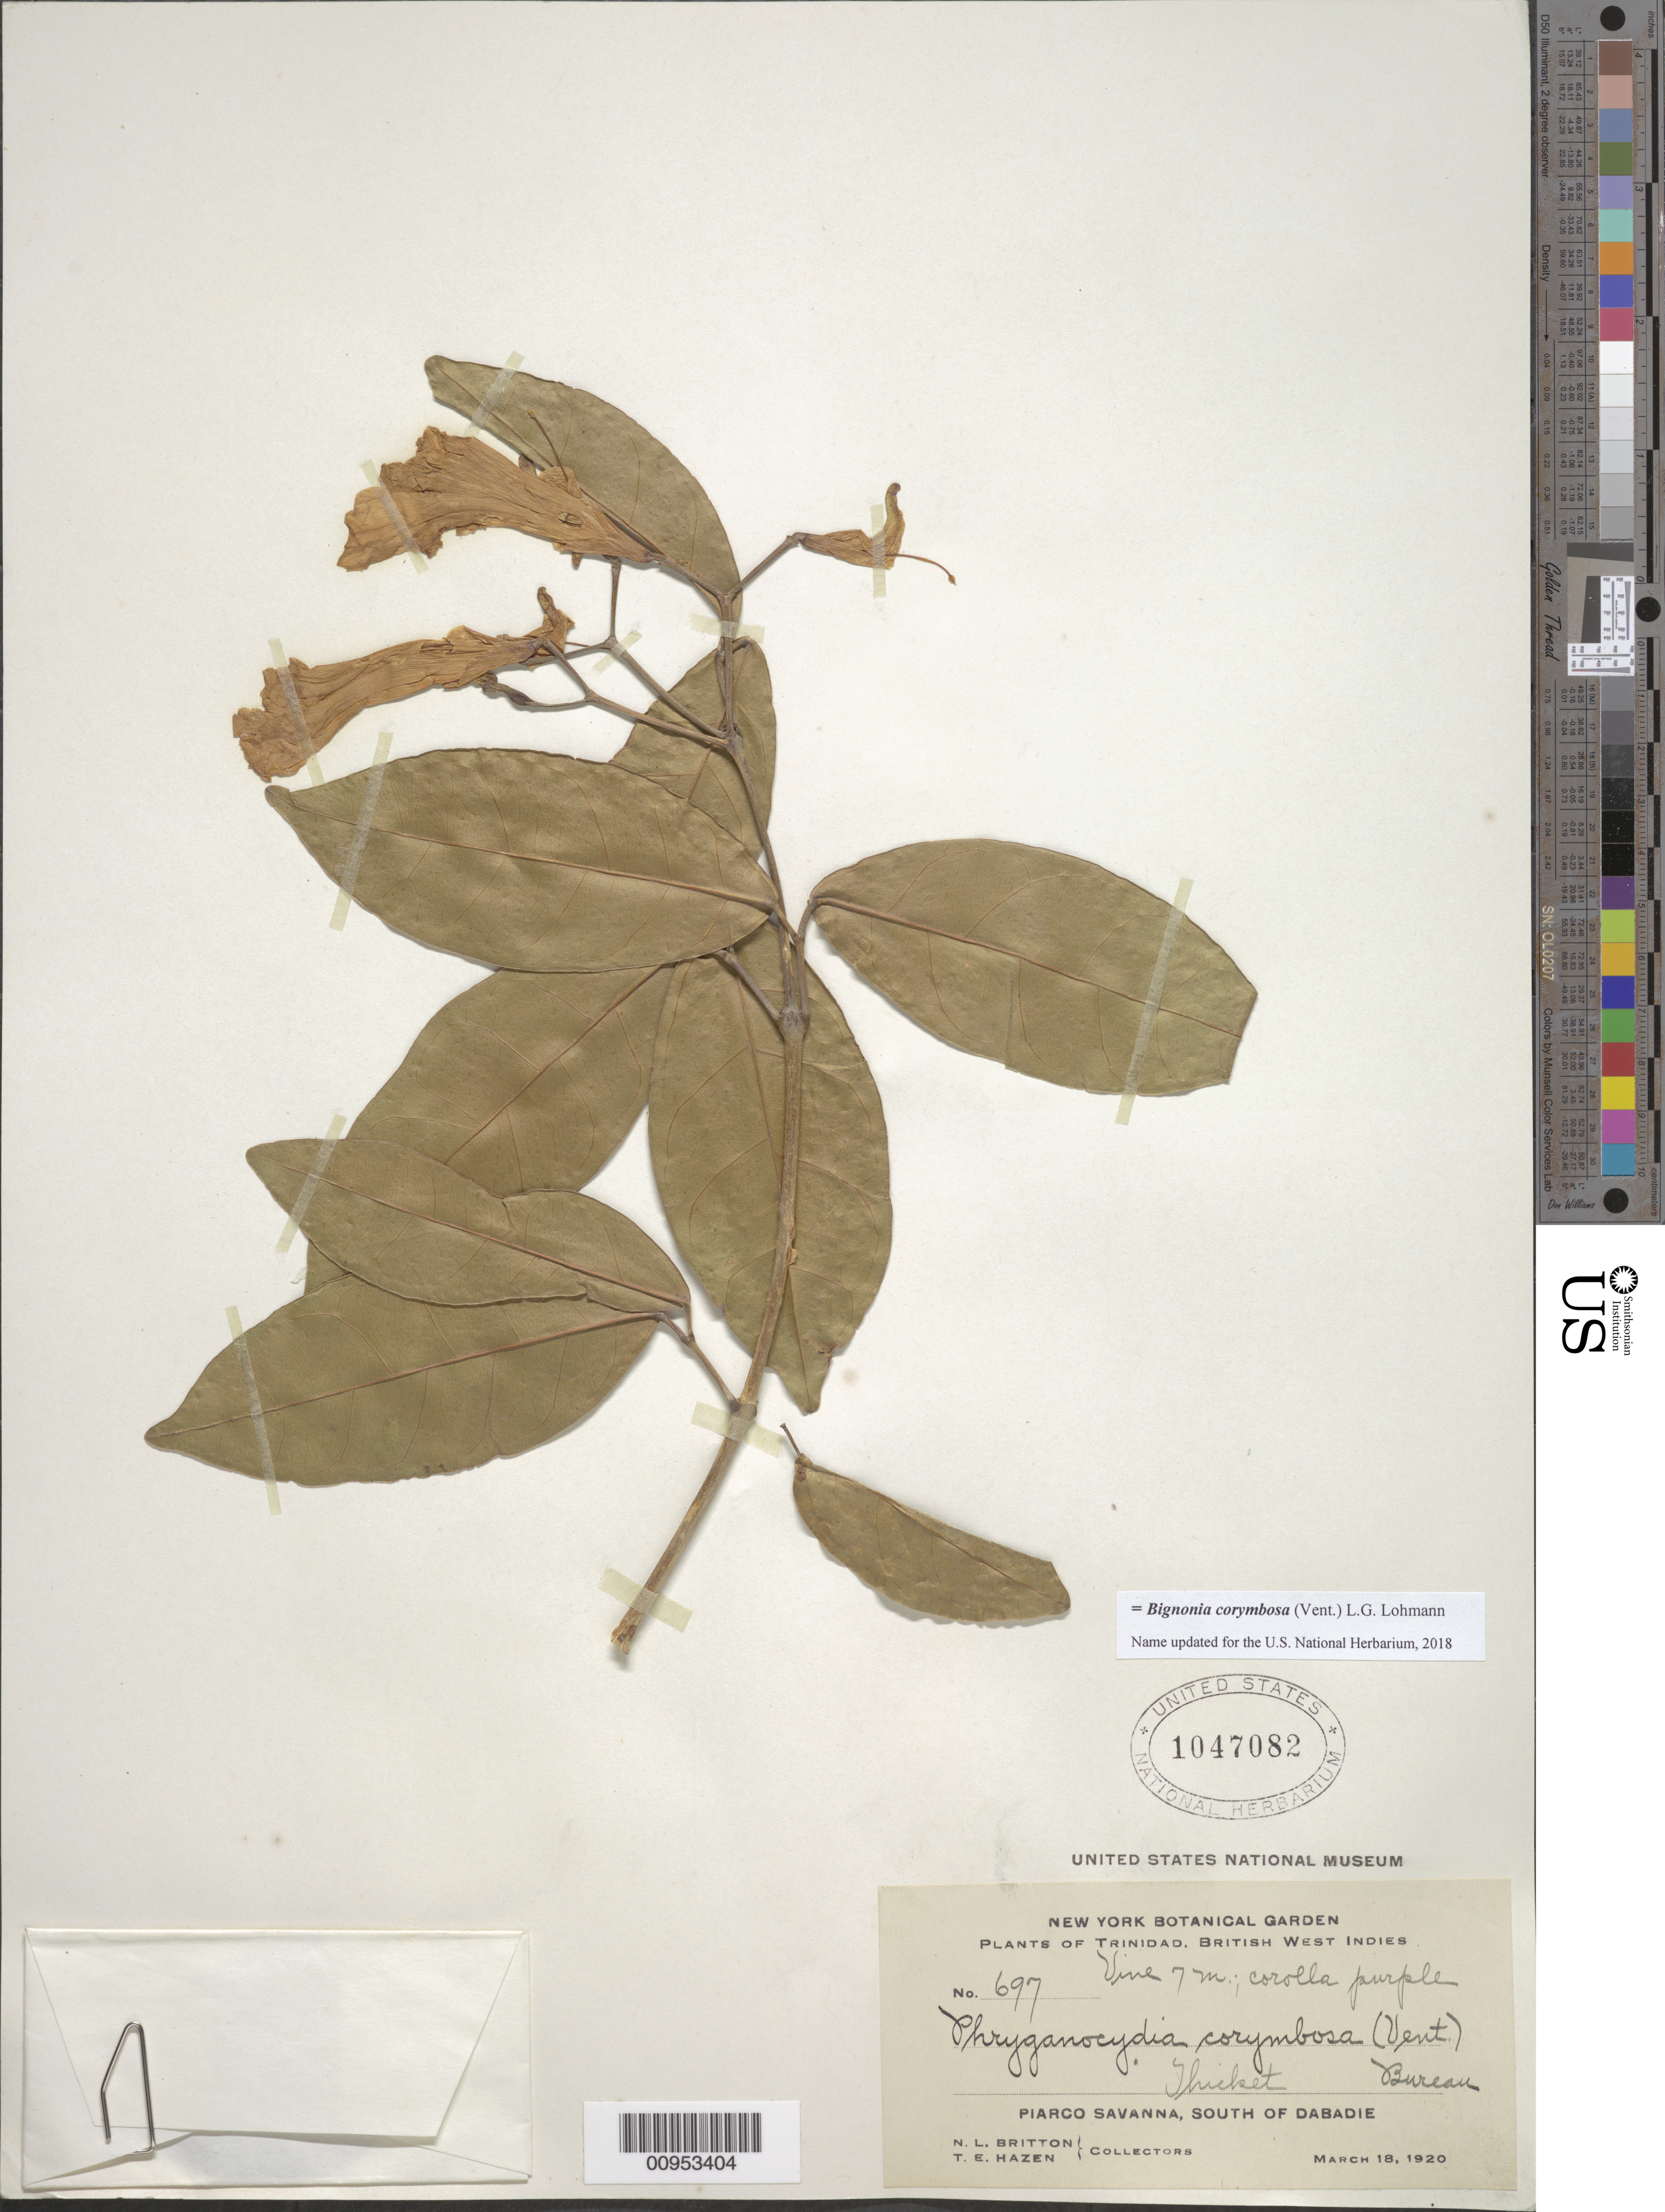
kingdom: Plantae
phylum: Tracheophyta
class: Magnoliopsida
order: Lamiales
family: Bignoniaceae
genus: Bignonia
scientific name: Bignonia corymbosa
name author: (Vent.) L.G. Lohmann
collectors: N. Britton & T. E. Hazen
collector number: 697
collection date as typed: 18 Mar 1920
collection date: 1920-03-18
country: Trinidad and Tobago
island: Trinidad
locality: Piarco Savanna, south of Dabadie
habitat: Thicket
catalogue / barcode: US 1047082